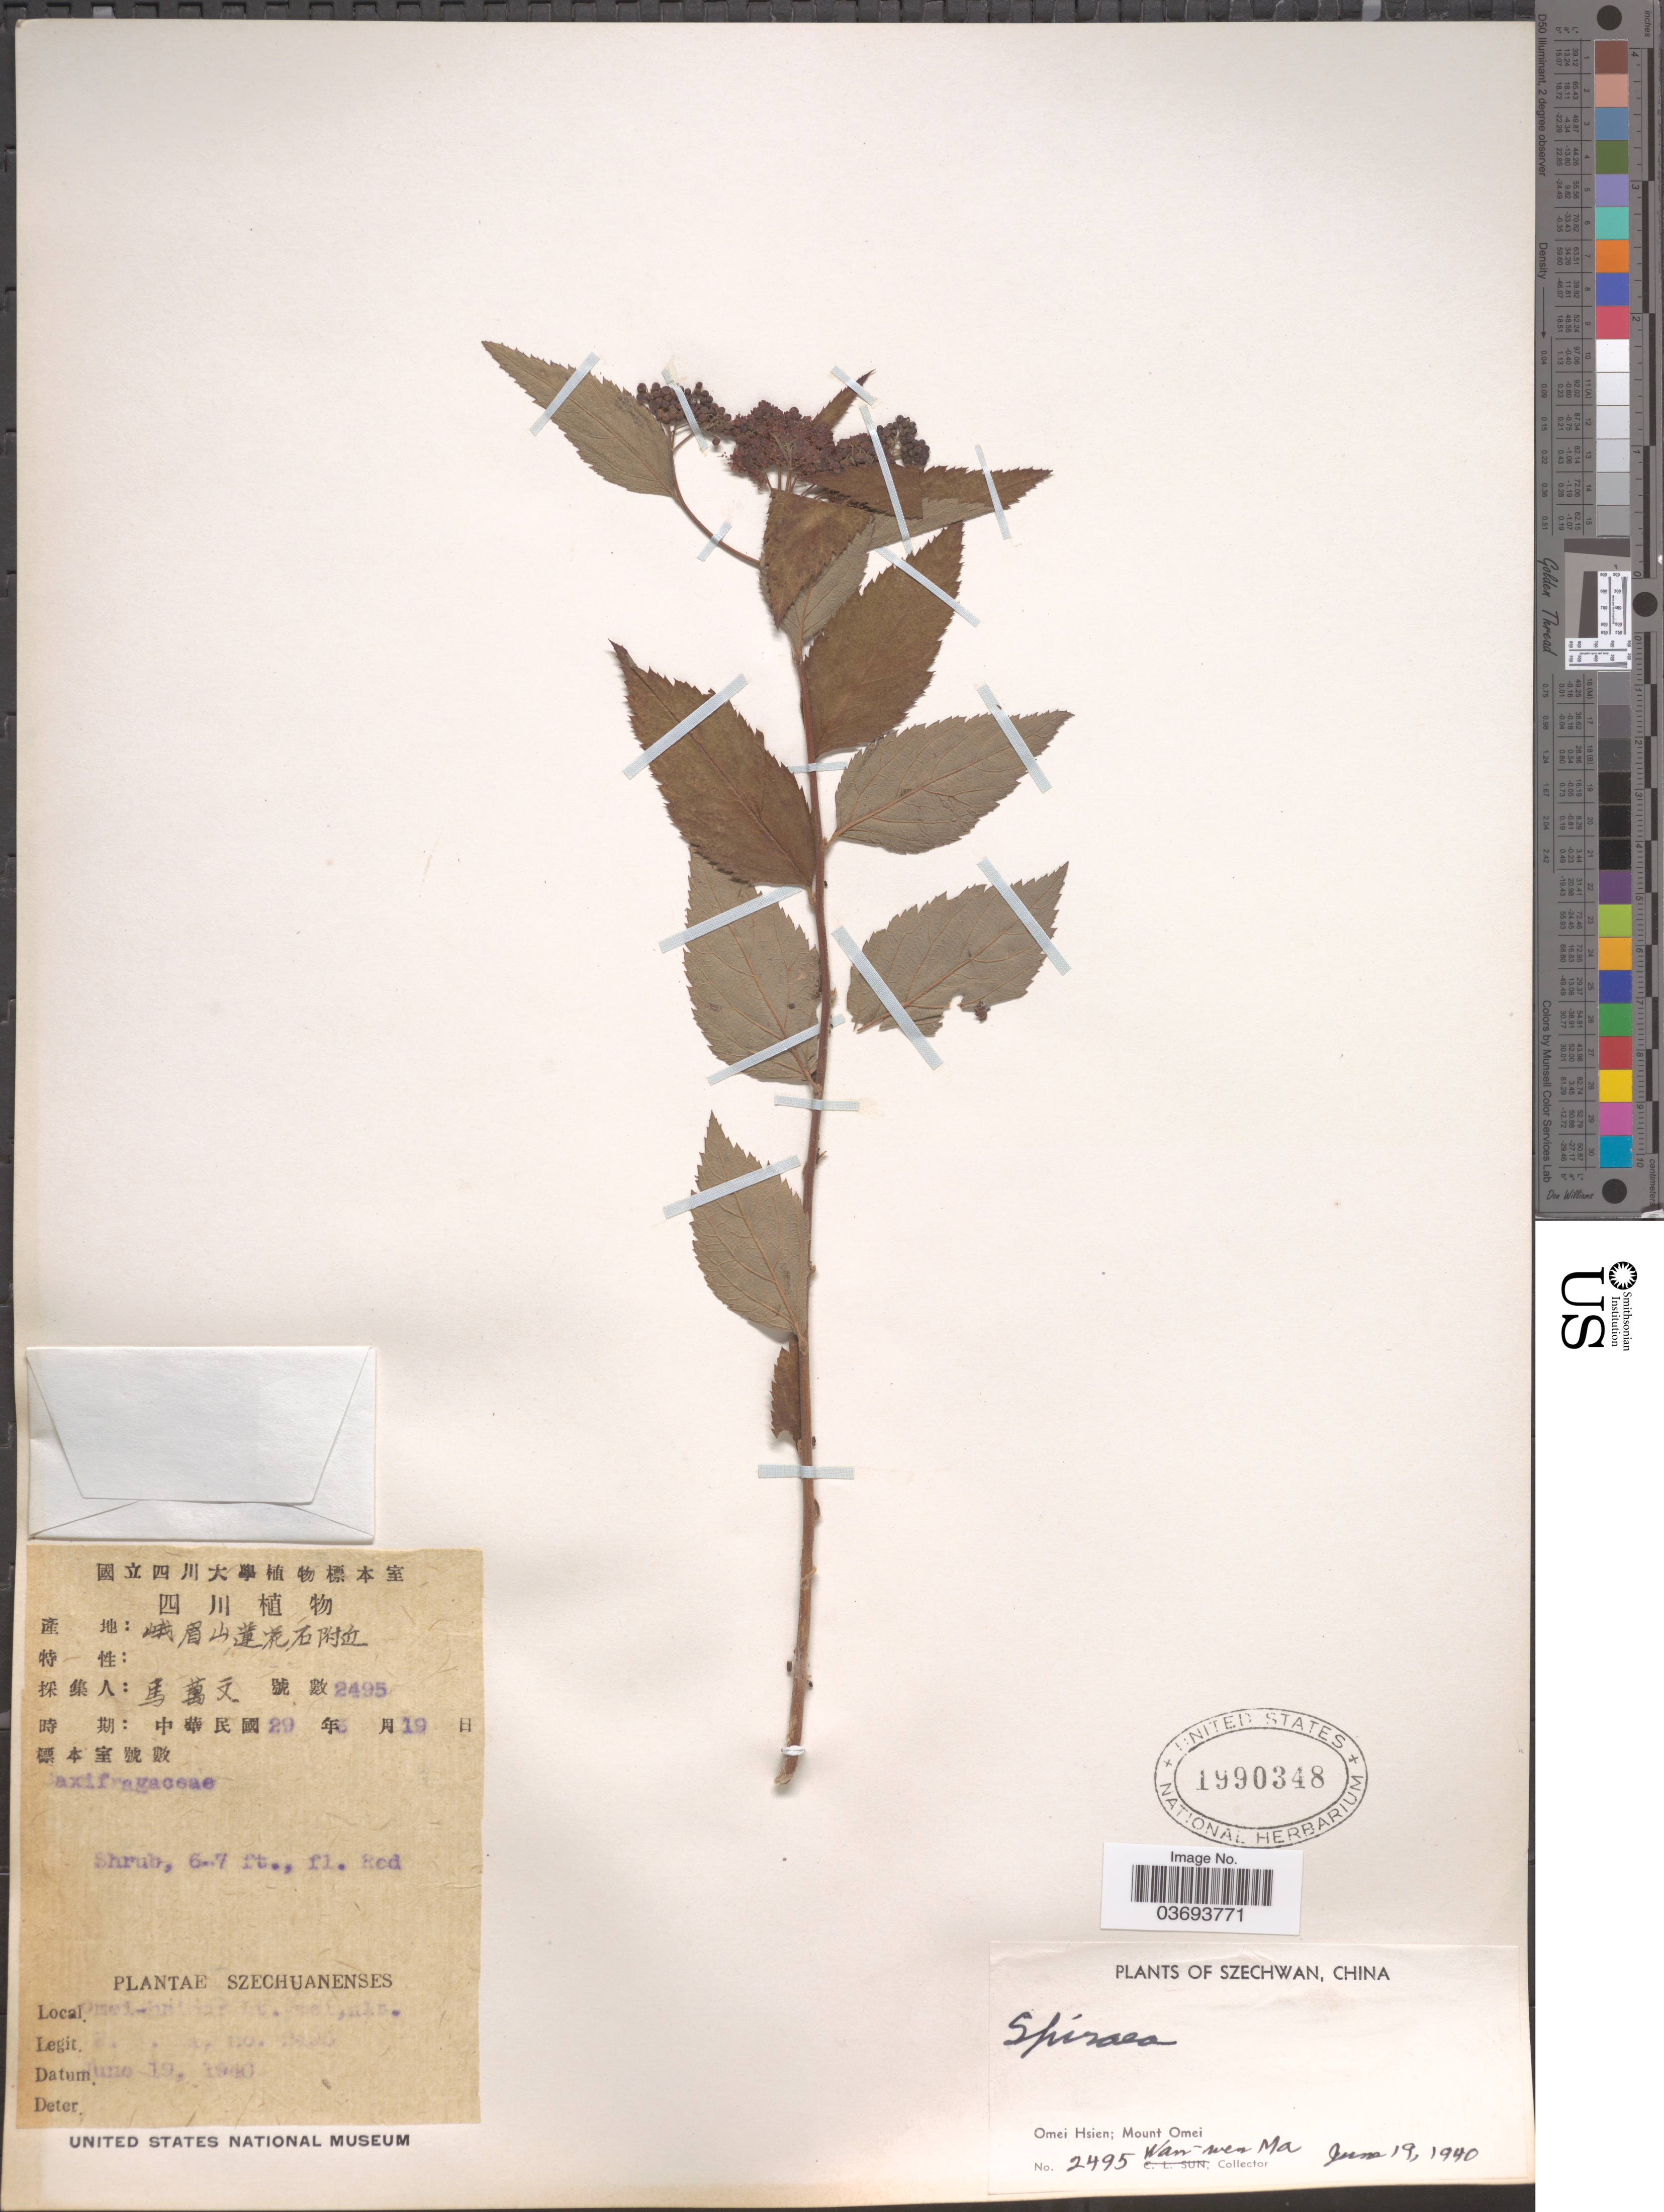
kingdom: Plantae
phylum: Tracheophyta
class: Magnoliopsida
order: Rosales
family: Rosaceae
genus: Spiraea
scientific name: Spiraea sp.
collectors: W. Ma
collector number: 2495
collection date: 1940-06-19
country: China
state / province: Sichuan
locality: Szechuanenses. Omei-hsien: Mt. Omei.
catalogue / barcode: US 1990348